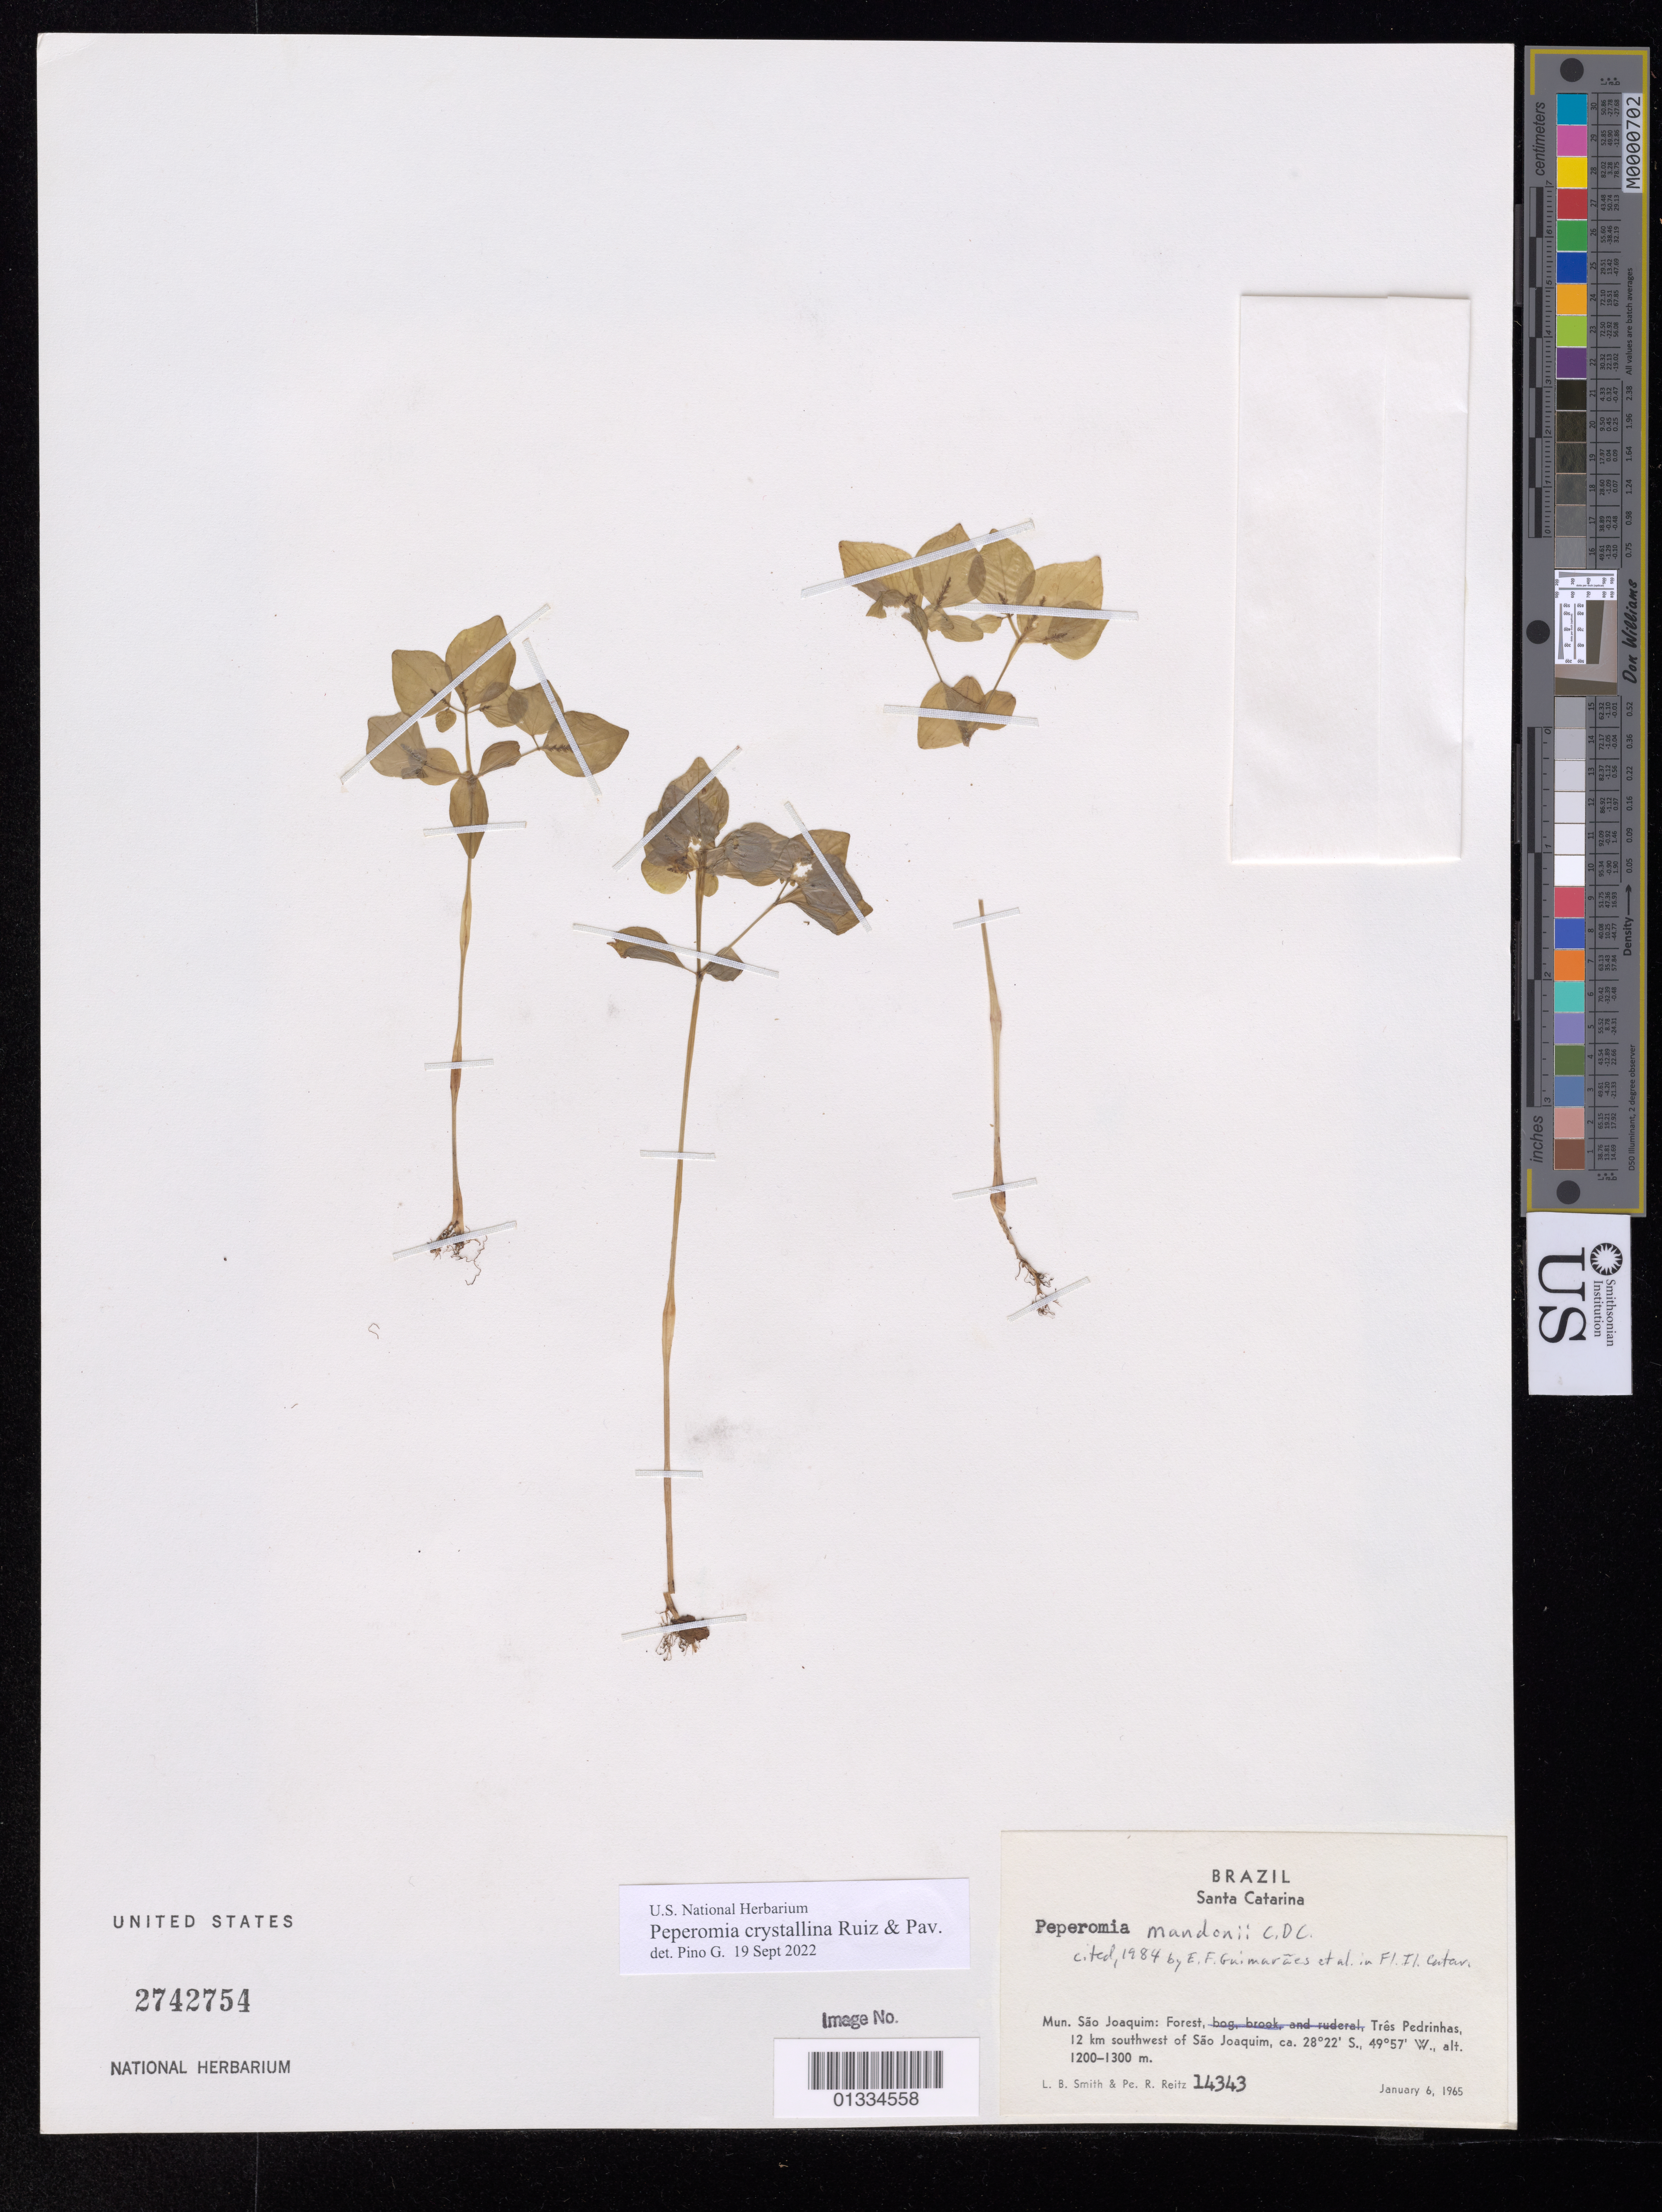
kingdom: Plantae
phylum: Tracheophyta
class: Magnoliopsida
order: Piperales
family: Piperaceae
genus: Peperomia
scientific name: Peperomia crystallina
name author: Ruiz & Pav.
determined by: Pino, Guillermo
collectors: L. Smith & R. Reitz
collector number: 14343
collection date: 1965-01-06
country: Brazil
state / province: Santa Catarina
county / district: São Joaquim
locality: Três Pedrinhas, 12 km southwest of São Joaquim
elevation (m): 1200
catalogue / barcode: US 2742754